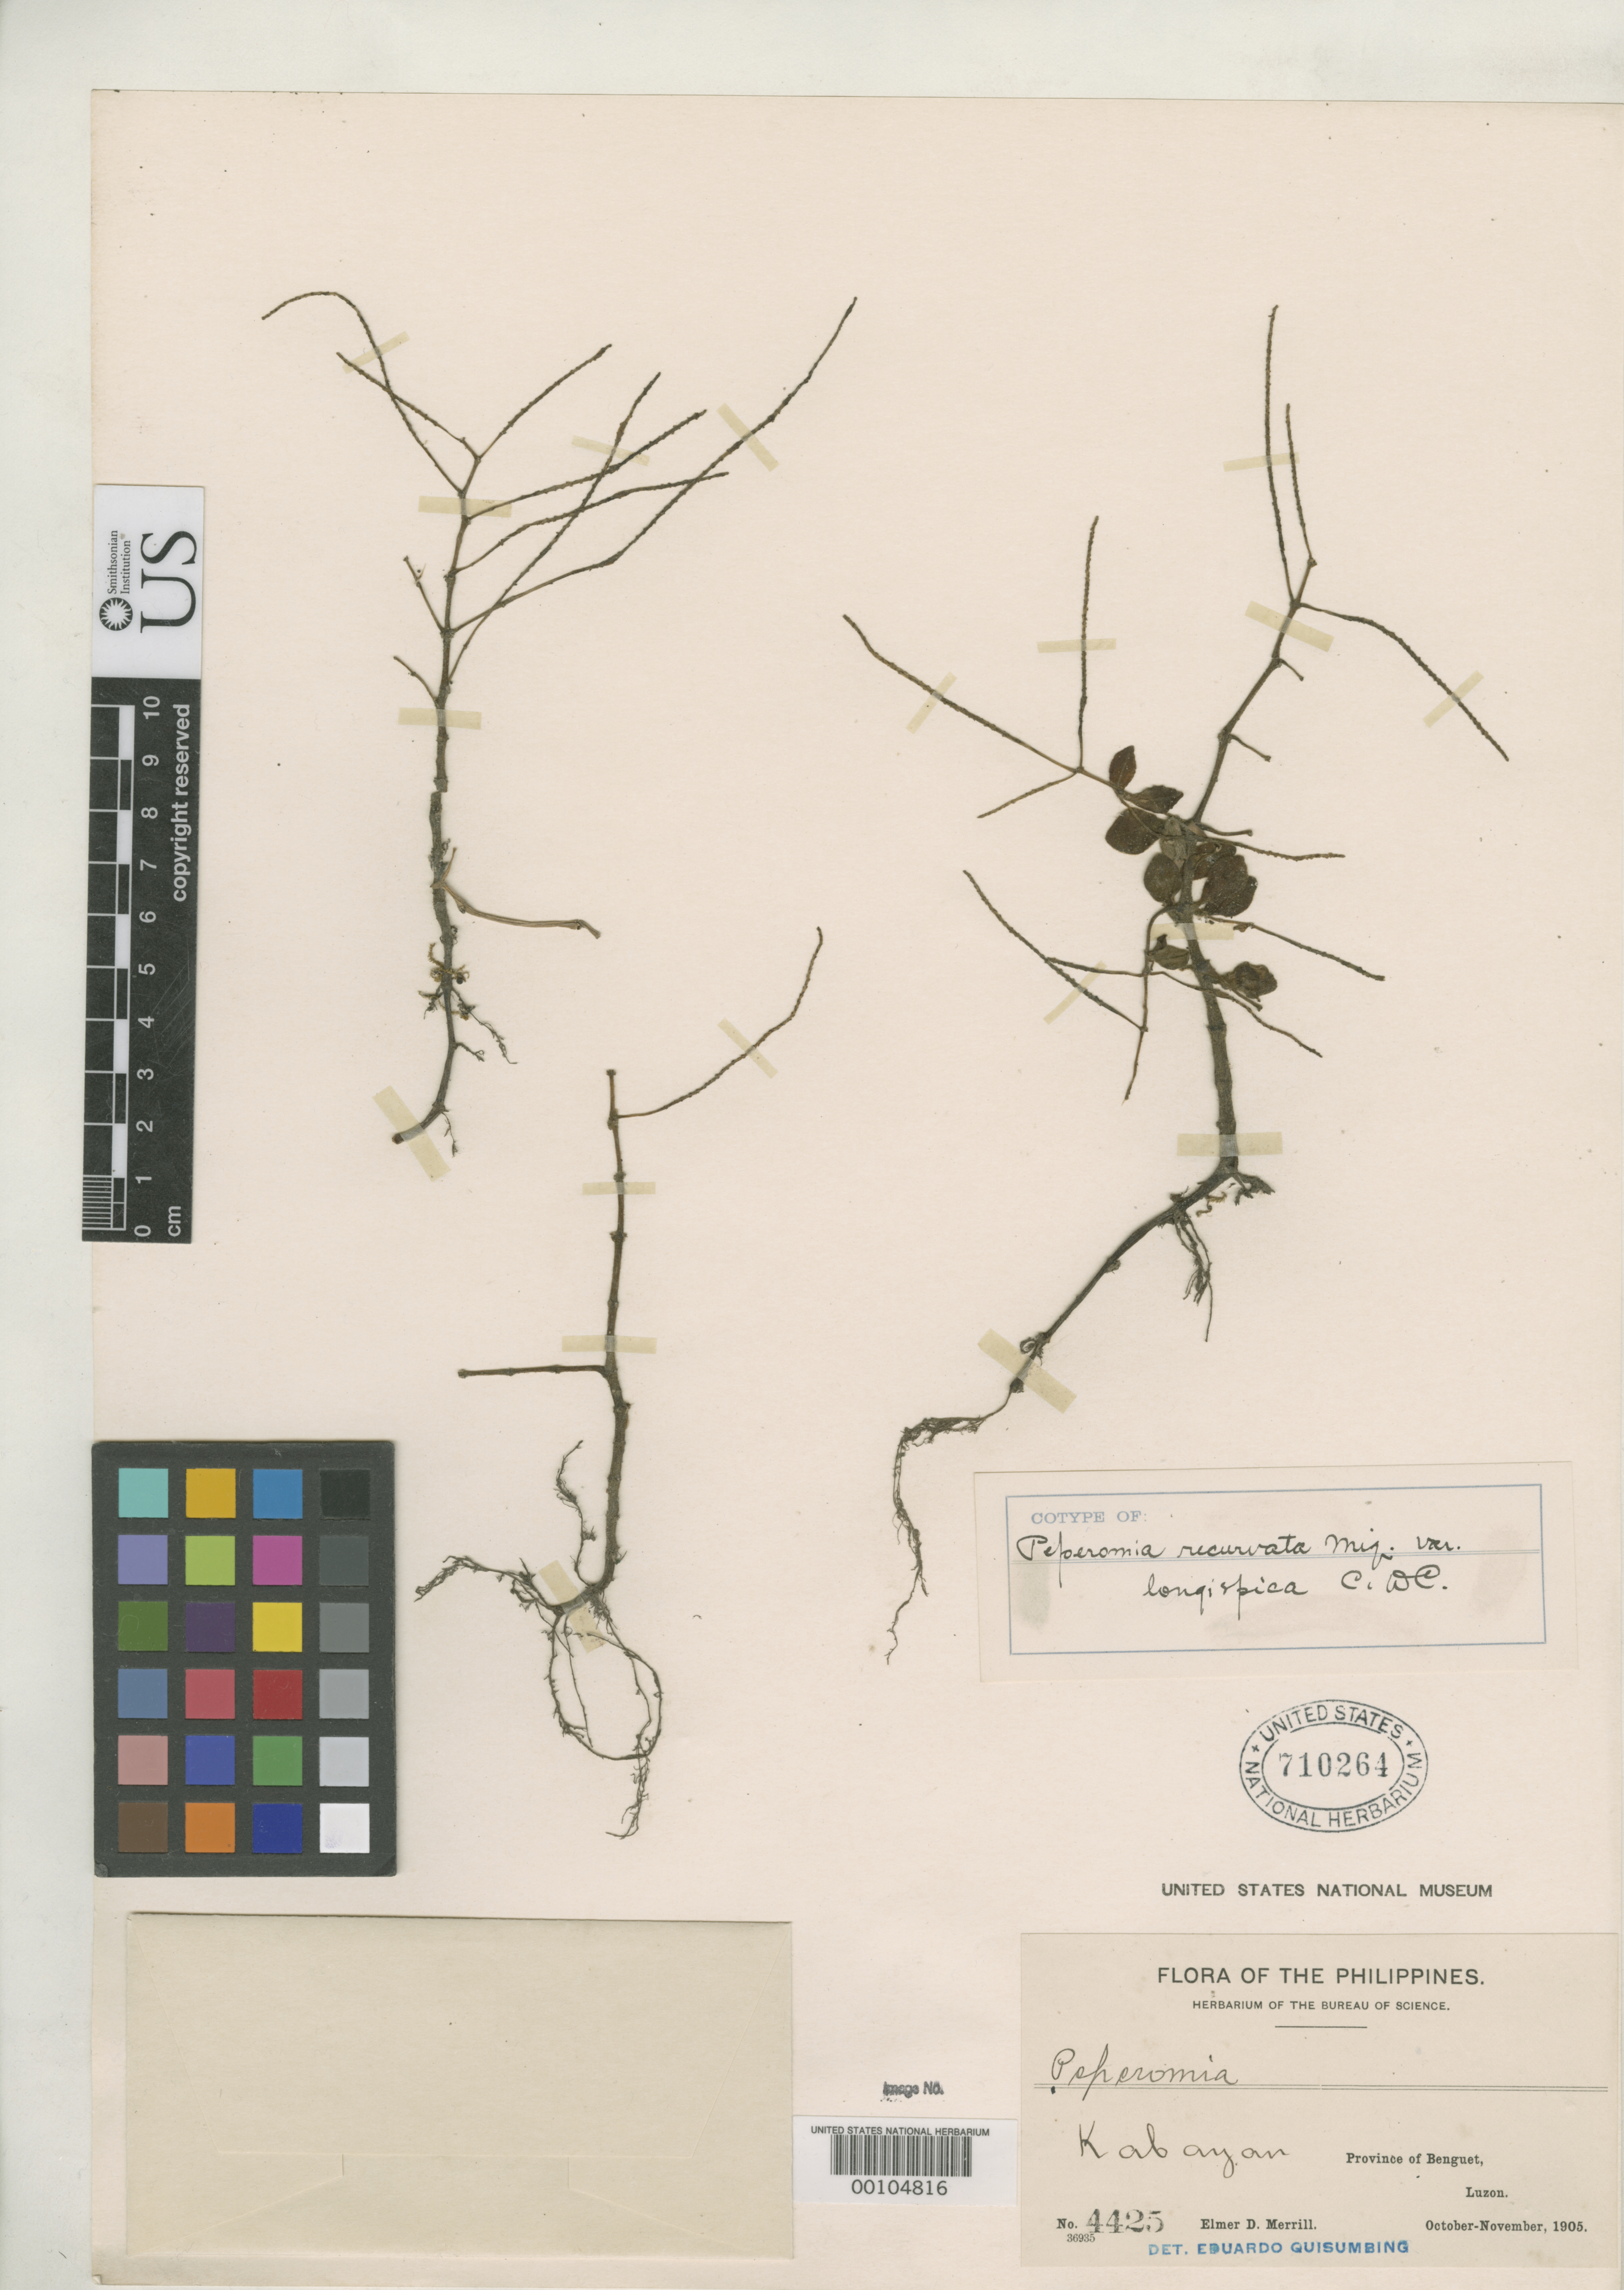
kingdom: Plantae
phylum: Tracheophyta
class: Magnoliopsida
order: Piperales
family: Piperaceae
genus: Peperomia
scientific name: Peperomia recurvata f. longispica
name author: C. DC.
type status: Isosyntype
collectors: E. D. Merrill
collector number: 4425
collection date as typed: Oct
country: Philippines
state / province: Cordillera (Administrative Region)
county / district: Benguet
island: Luzon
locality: Kabayan.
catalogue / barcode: US 710264